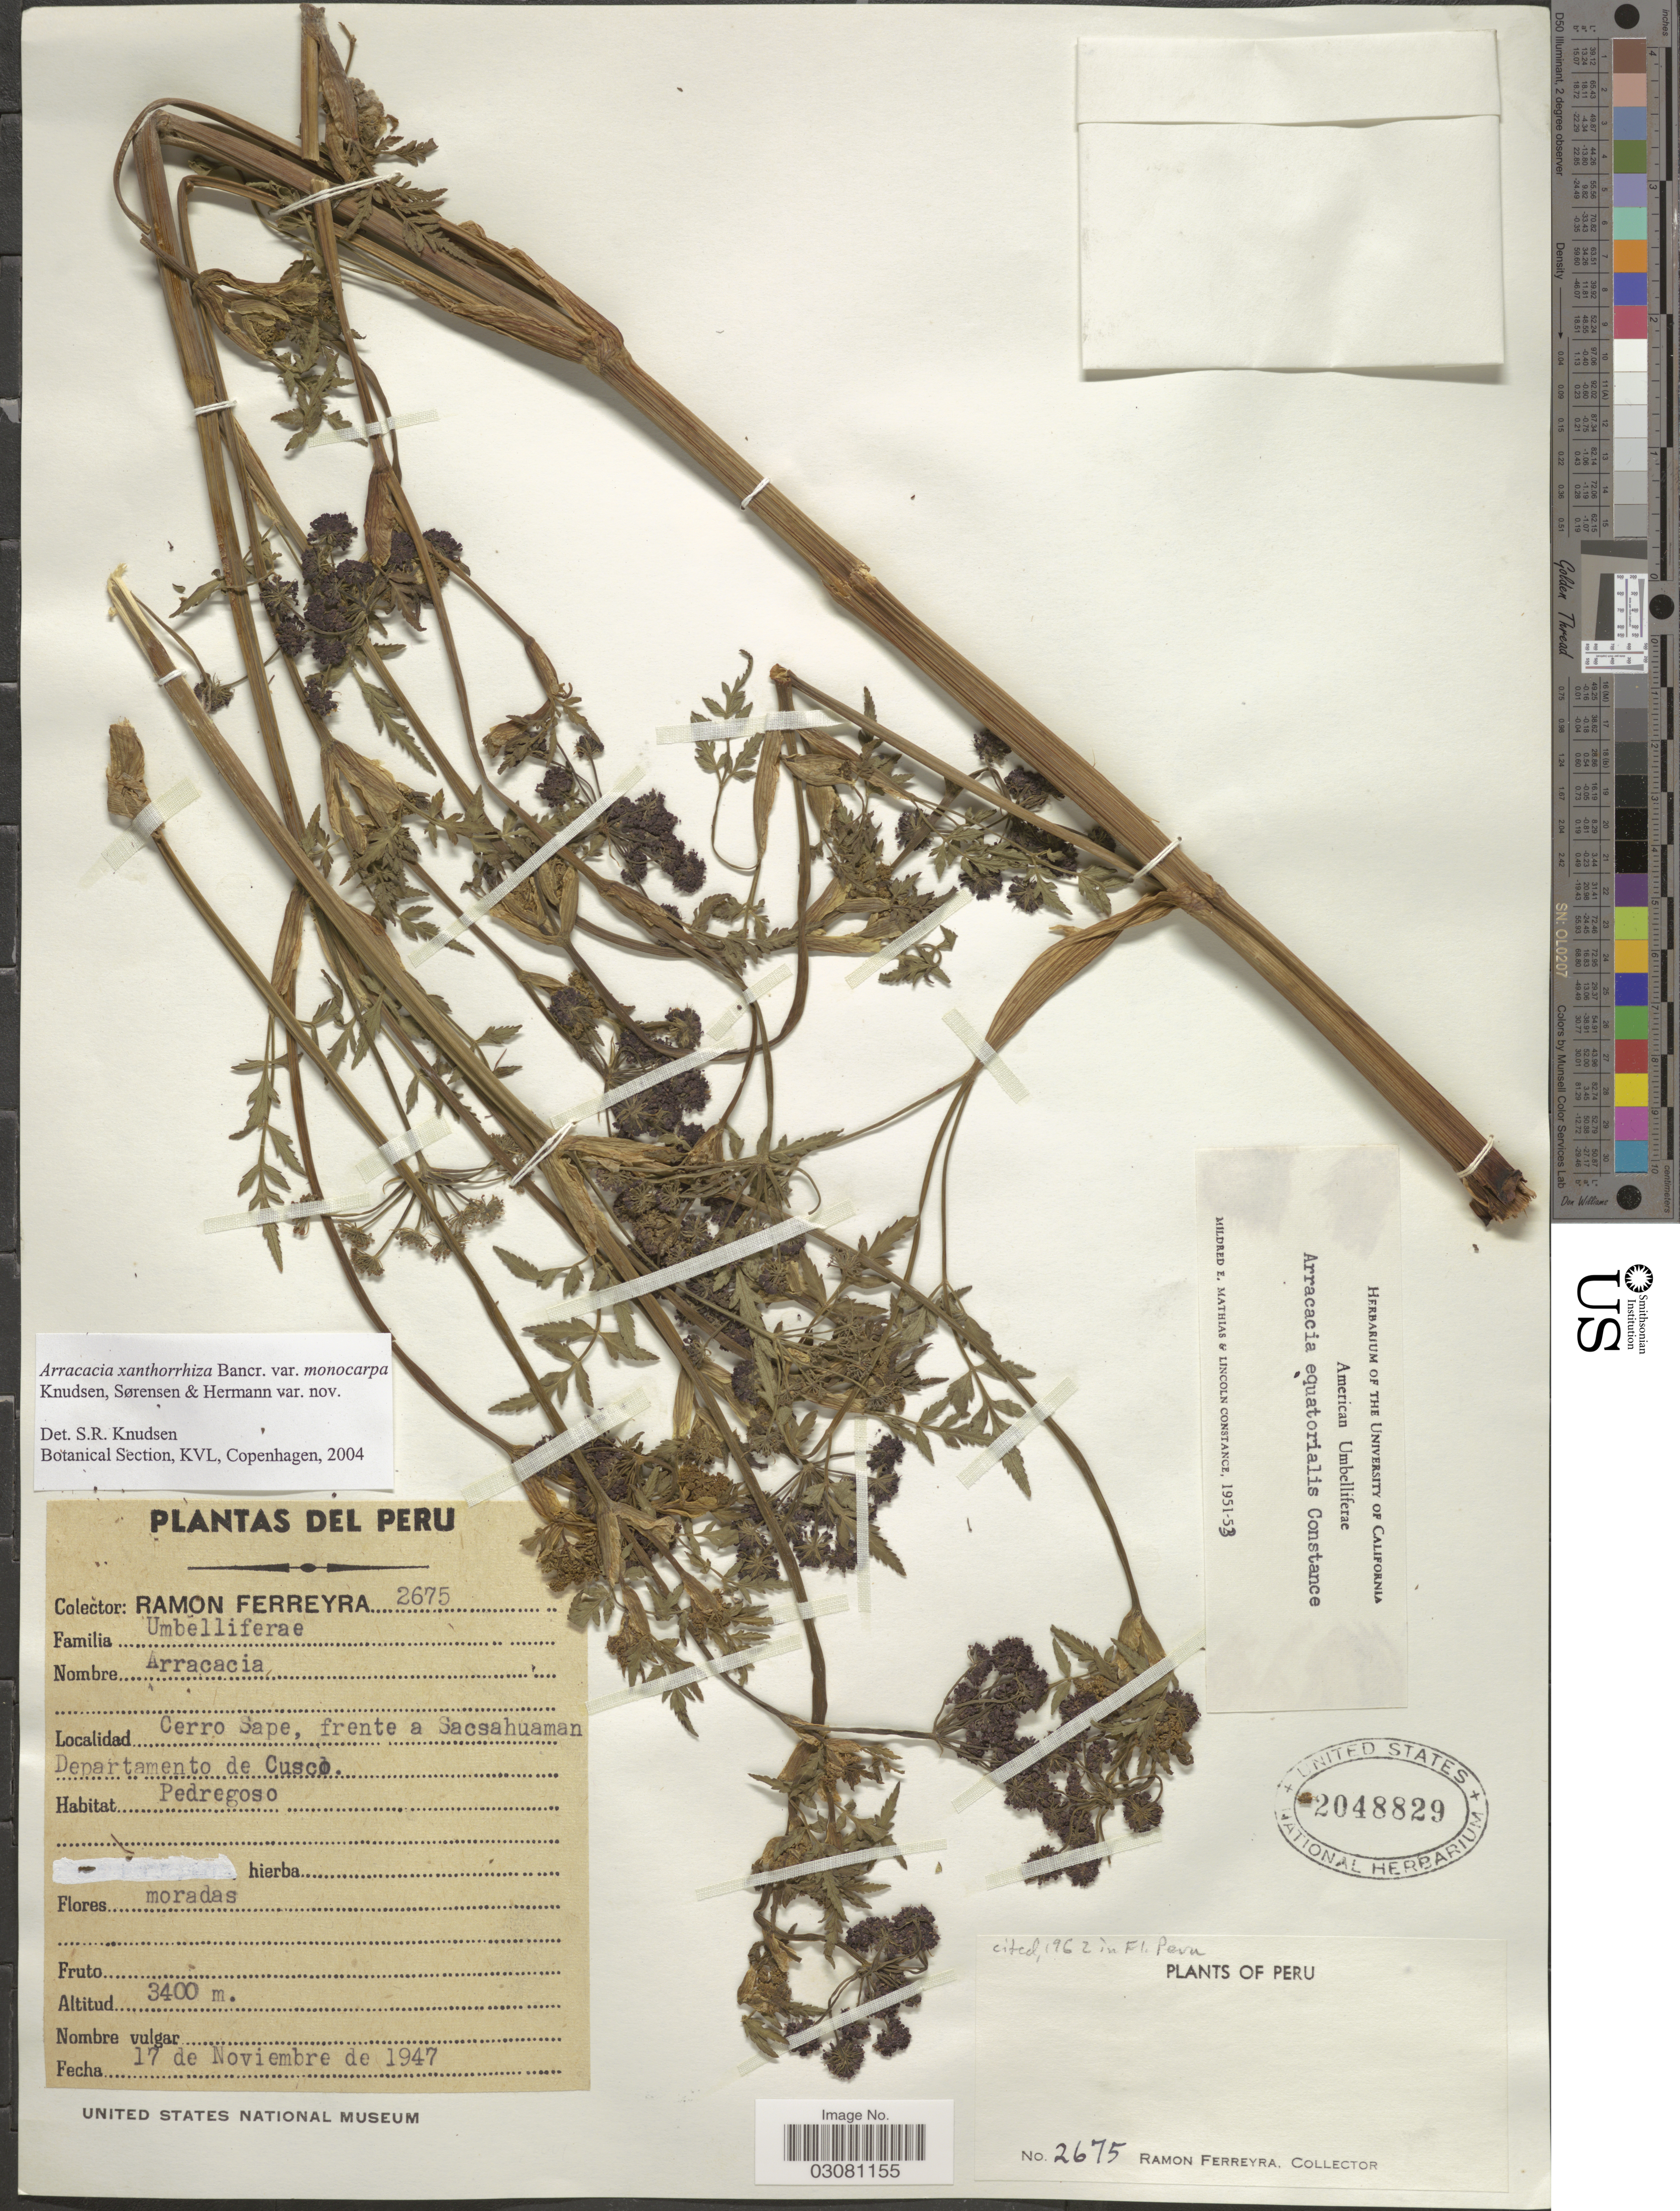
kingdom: Plantae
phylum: Tracheophyta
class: Magnoliopsida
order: Apiales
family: Apiaceae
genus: Arracacia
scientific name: Arracacia xanthorrhiza var. monocarpa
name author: S. Knudsen et al.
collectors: R. A. Ferreyra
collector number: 2675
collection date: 1947-11-17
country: Peru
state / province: Cusco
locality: Cerro Sape, frente a Sacsahuaman. Departamento de Cusco.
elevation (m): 3400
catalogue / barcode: US 2048829